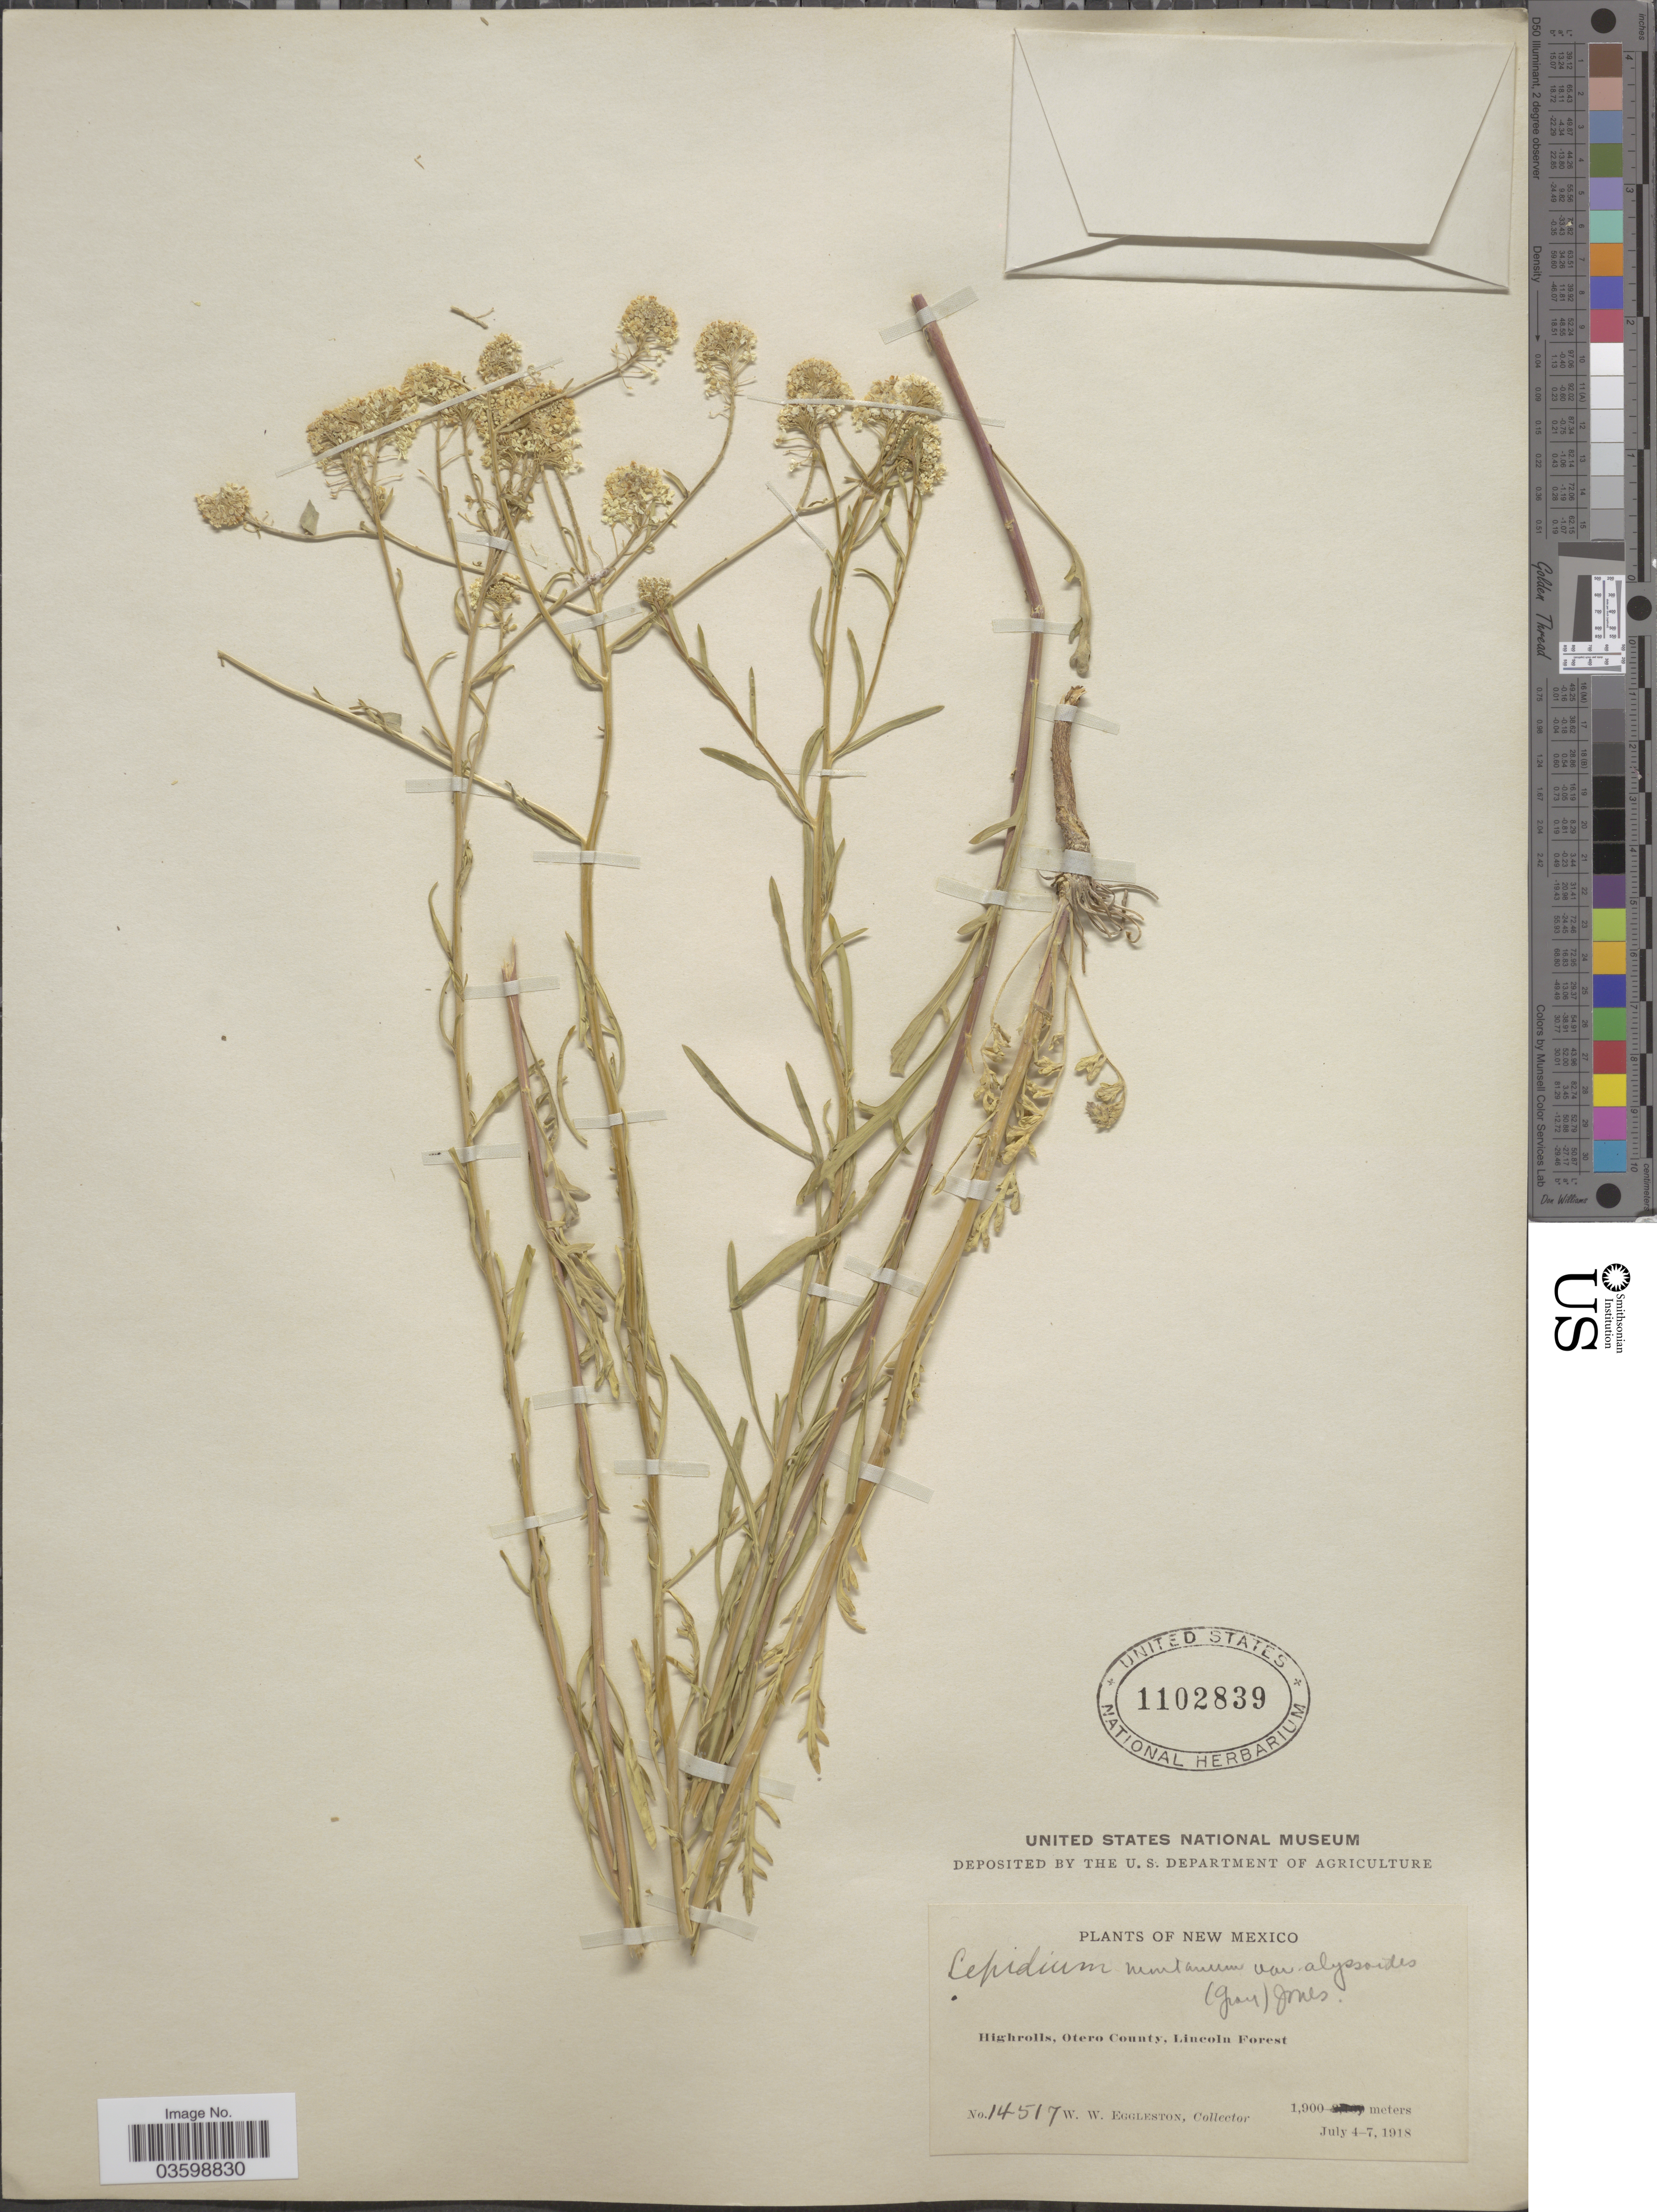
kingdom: Plantae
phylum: Tracheophyta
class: Magnoliopsida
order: Brassicales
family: Brassicaceae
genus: Lepidium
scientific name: Lepidium montanum var. alyssoides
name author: (A. Gray) M.E. Jones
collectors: W. W. Eggleston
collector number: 14517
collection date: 1918-07-04/1918-07-07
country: United States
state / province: New Mexico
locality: Highrolls, Otero County, Lincoln Forest.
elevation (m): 1900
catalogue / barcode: US 1102839